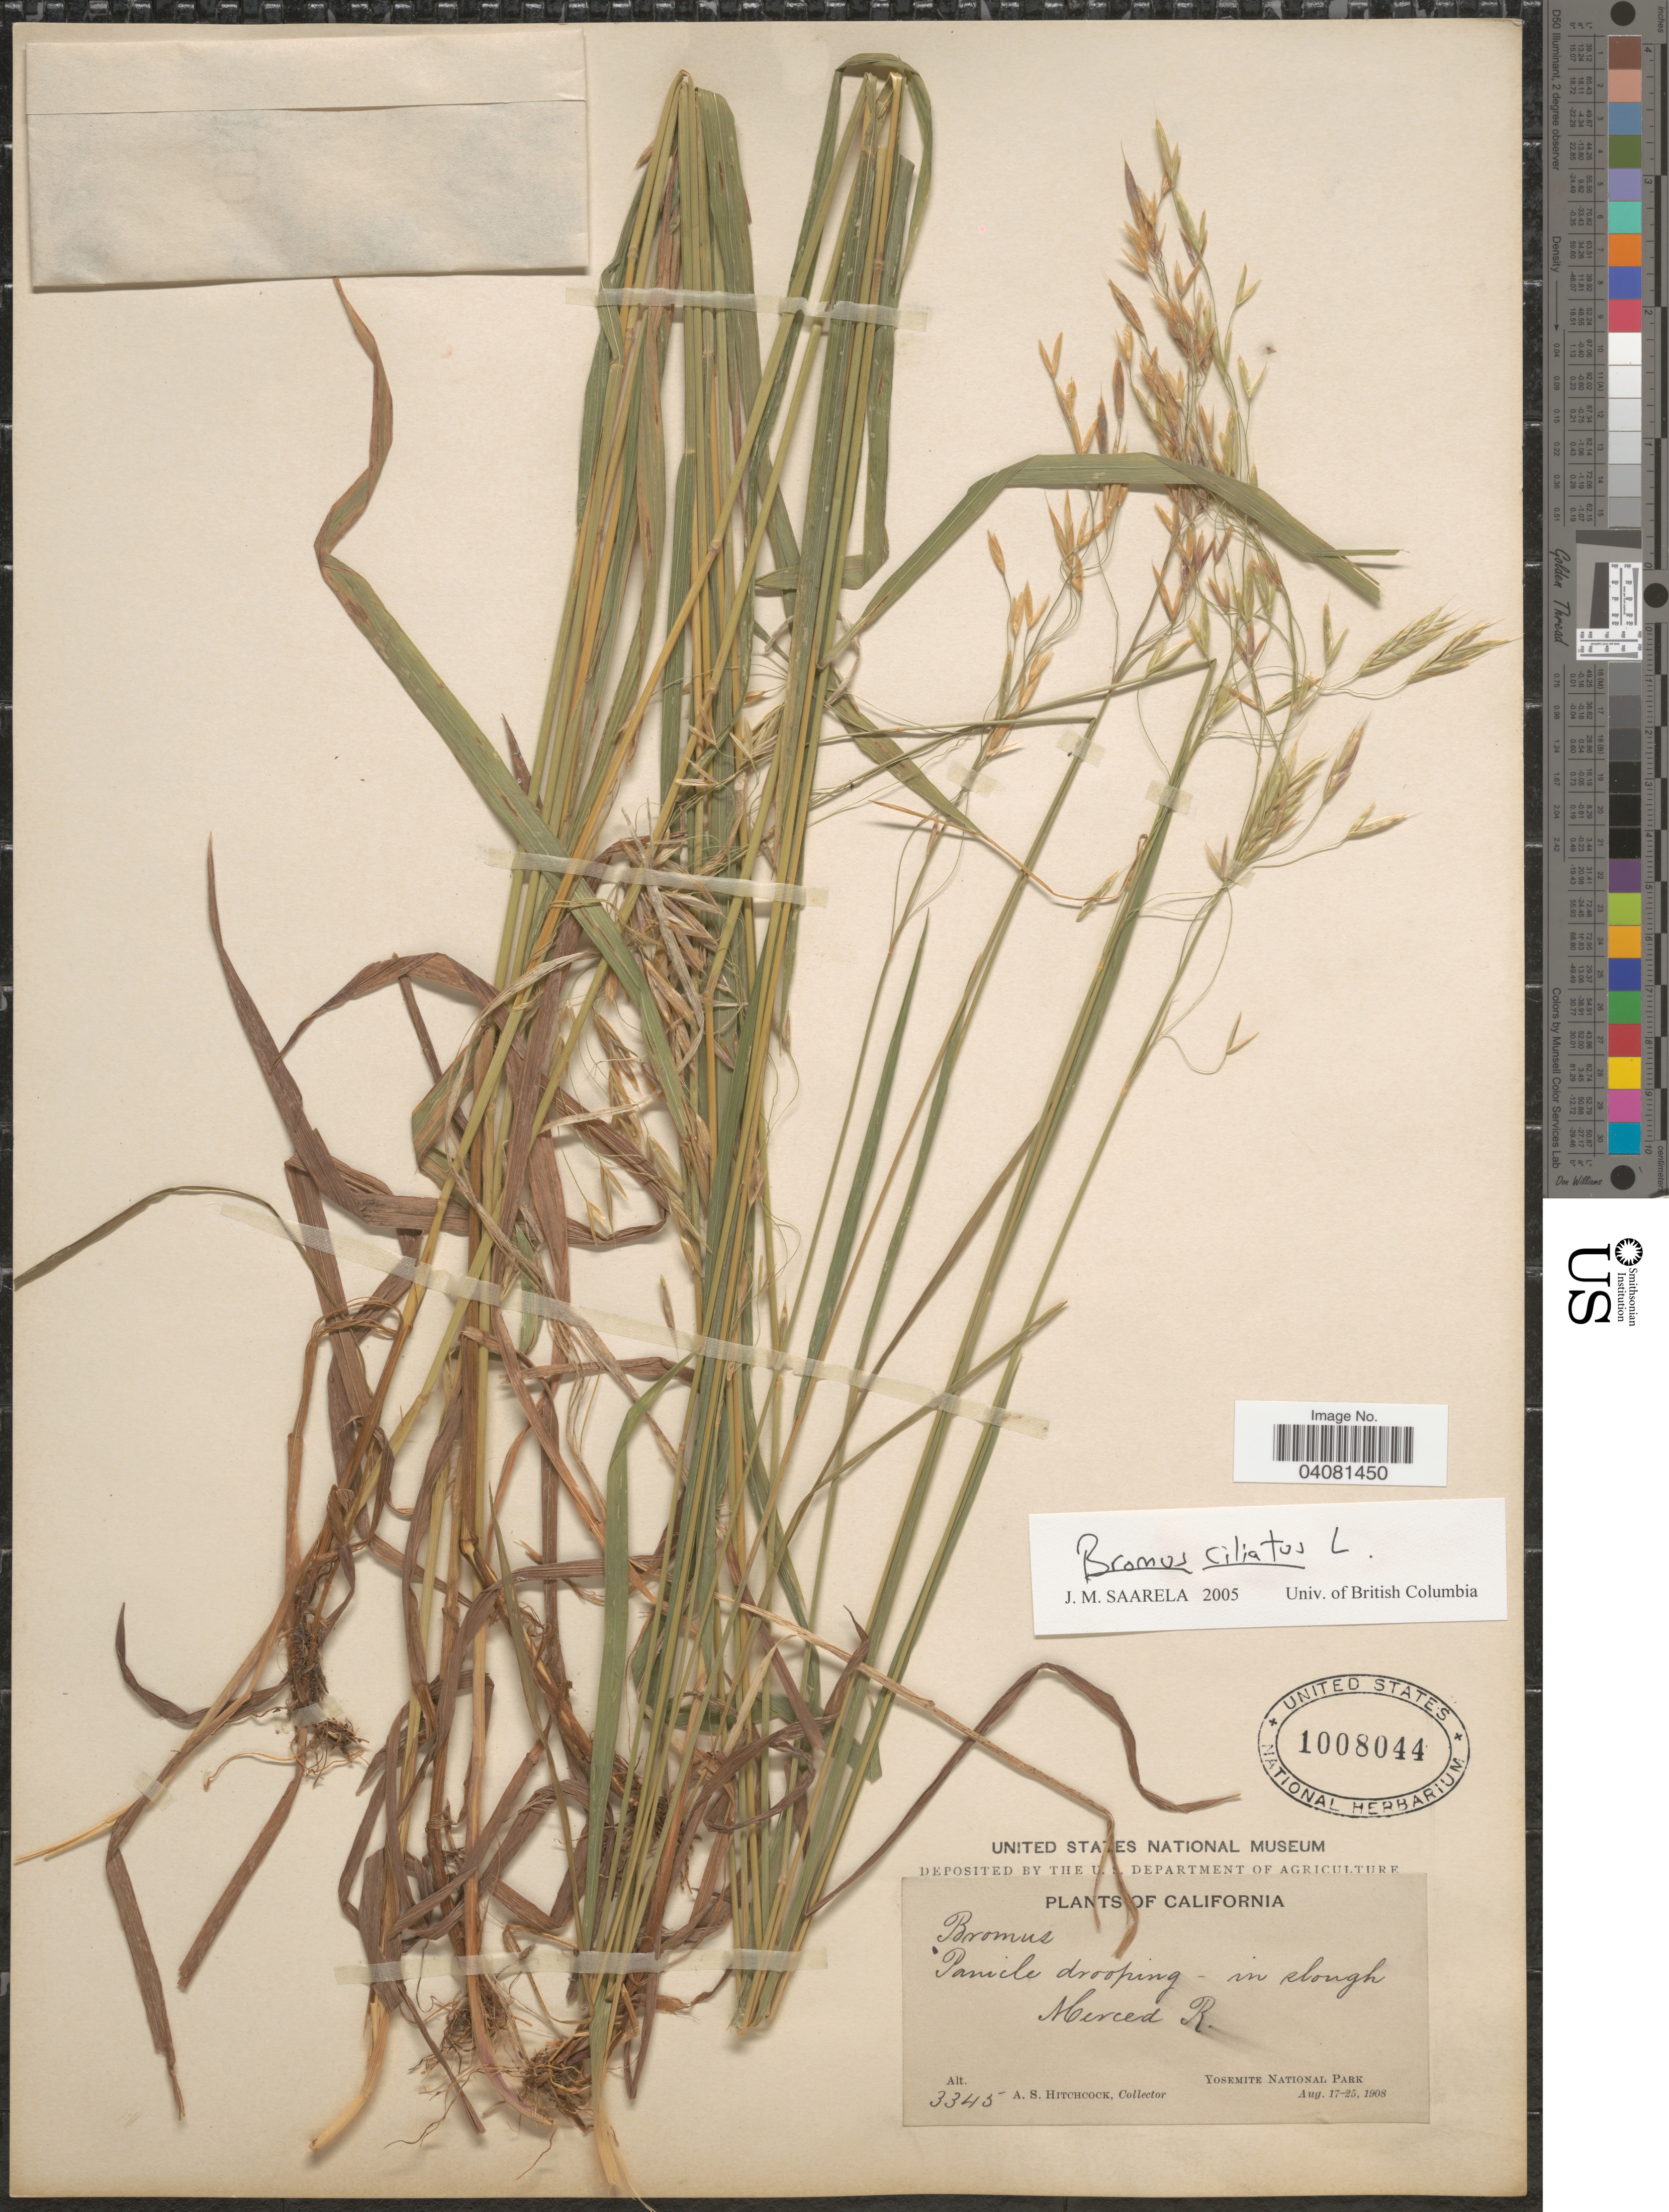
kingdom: Plantae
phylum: Tracheophyta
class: Liliopsida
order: Poales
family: Poaceae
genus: Bromus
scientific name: Bromus ciliatus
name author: L.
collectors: A. S. Hitchcock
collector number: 3345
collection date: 1908-08-17/1908-08-25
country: United States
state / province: California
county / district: Mariposa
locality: In slough Merced R. Yosemite National Park.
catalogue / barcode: US 1008044